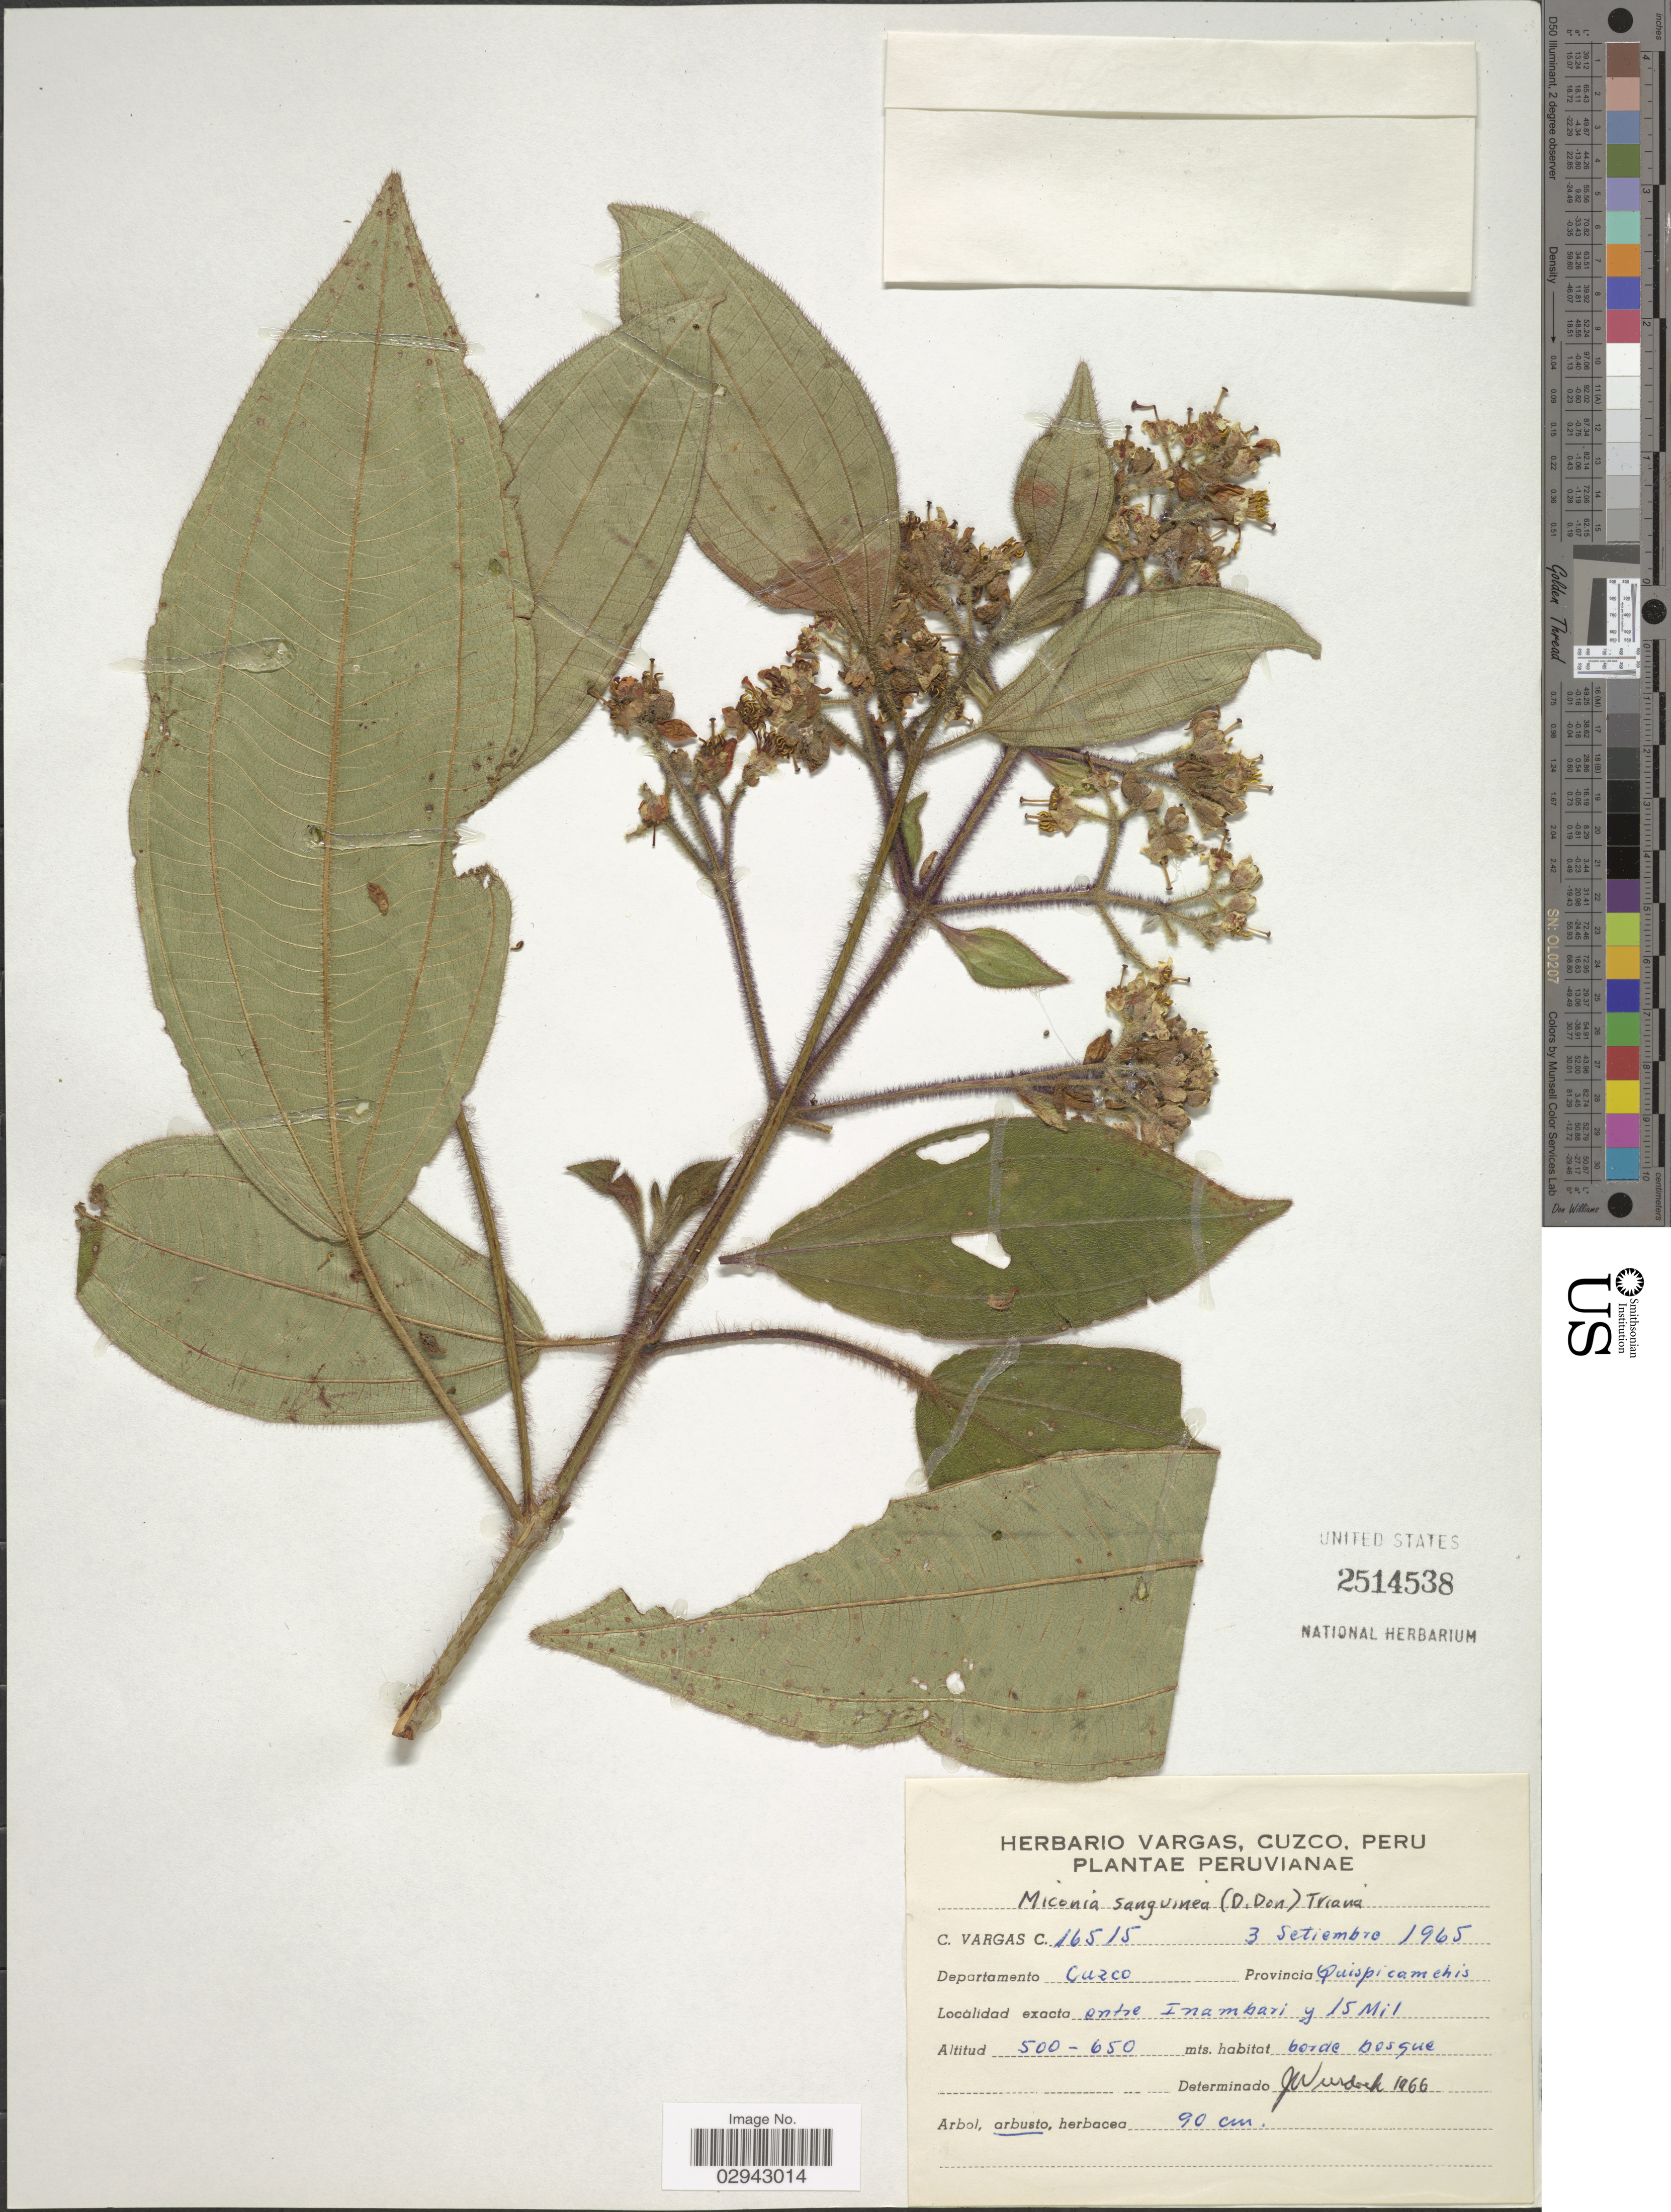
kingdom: Plantae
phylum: Tracheophyta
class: Magnoliopsida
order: Myrtales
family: Melastomataceae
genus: Miconia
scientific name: Miconia sanguinea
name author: (D. Don) Triana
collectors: C. Vargas Calderón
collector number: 16515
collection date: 1965-09-03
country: Peru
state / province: Cusco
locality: Departamento Cuzco. Provincia Quispicamchis. Entre Inambari y 15 mil.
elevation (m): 500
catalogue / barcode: US 2514538